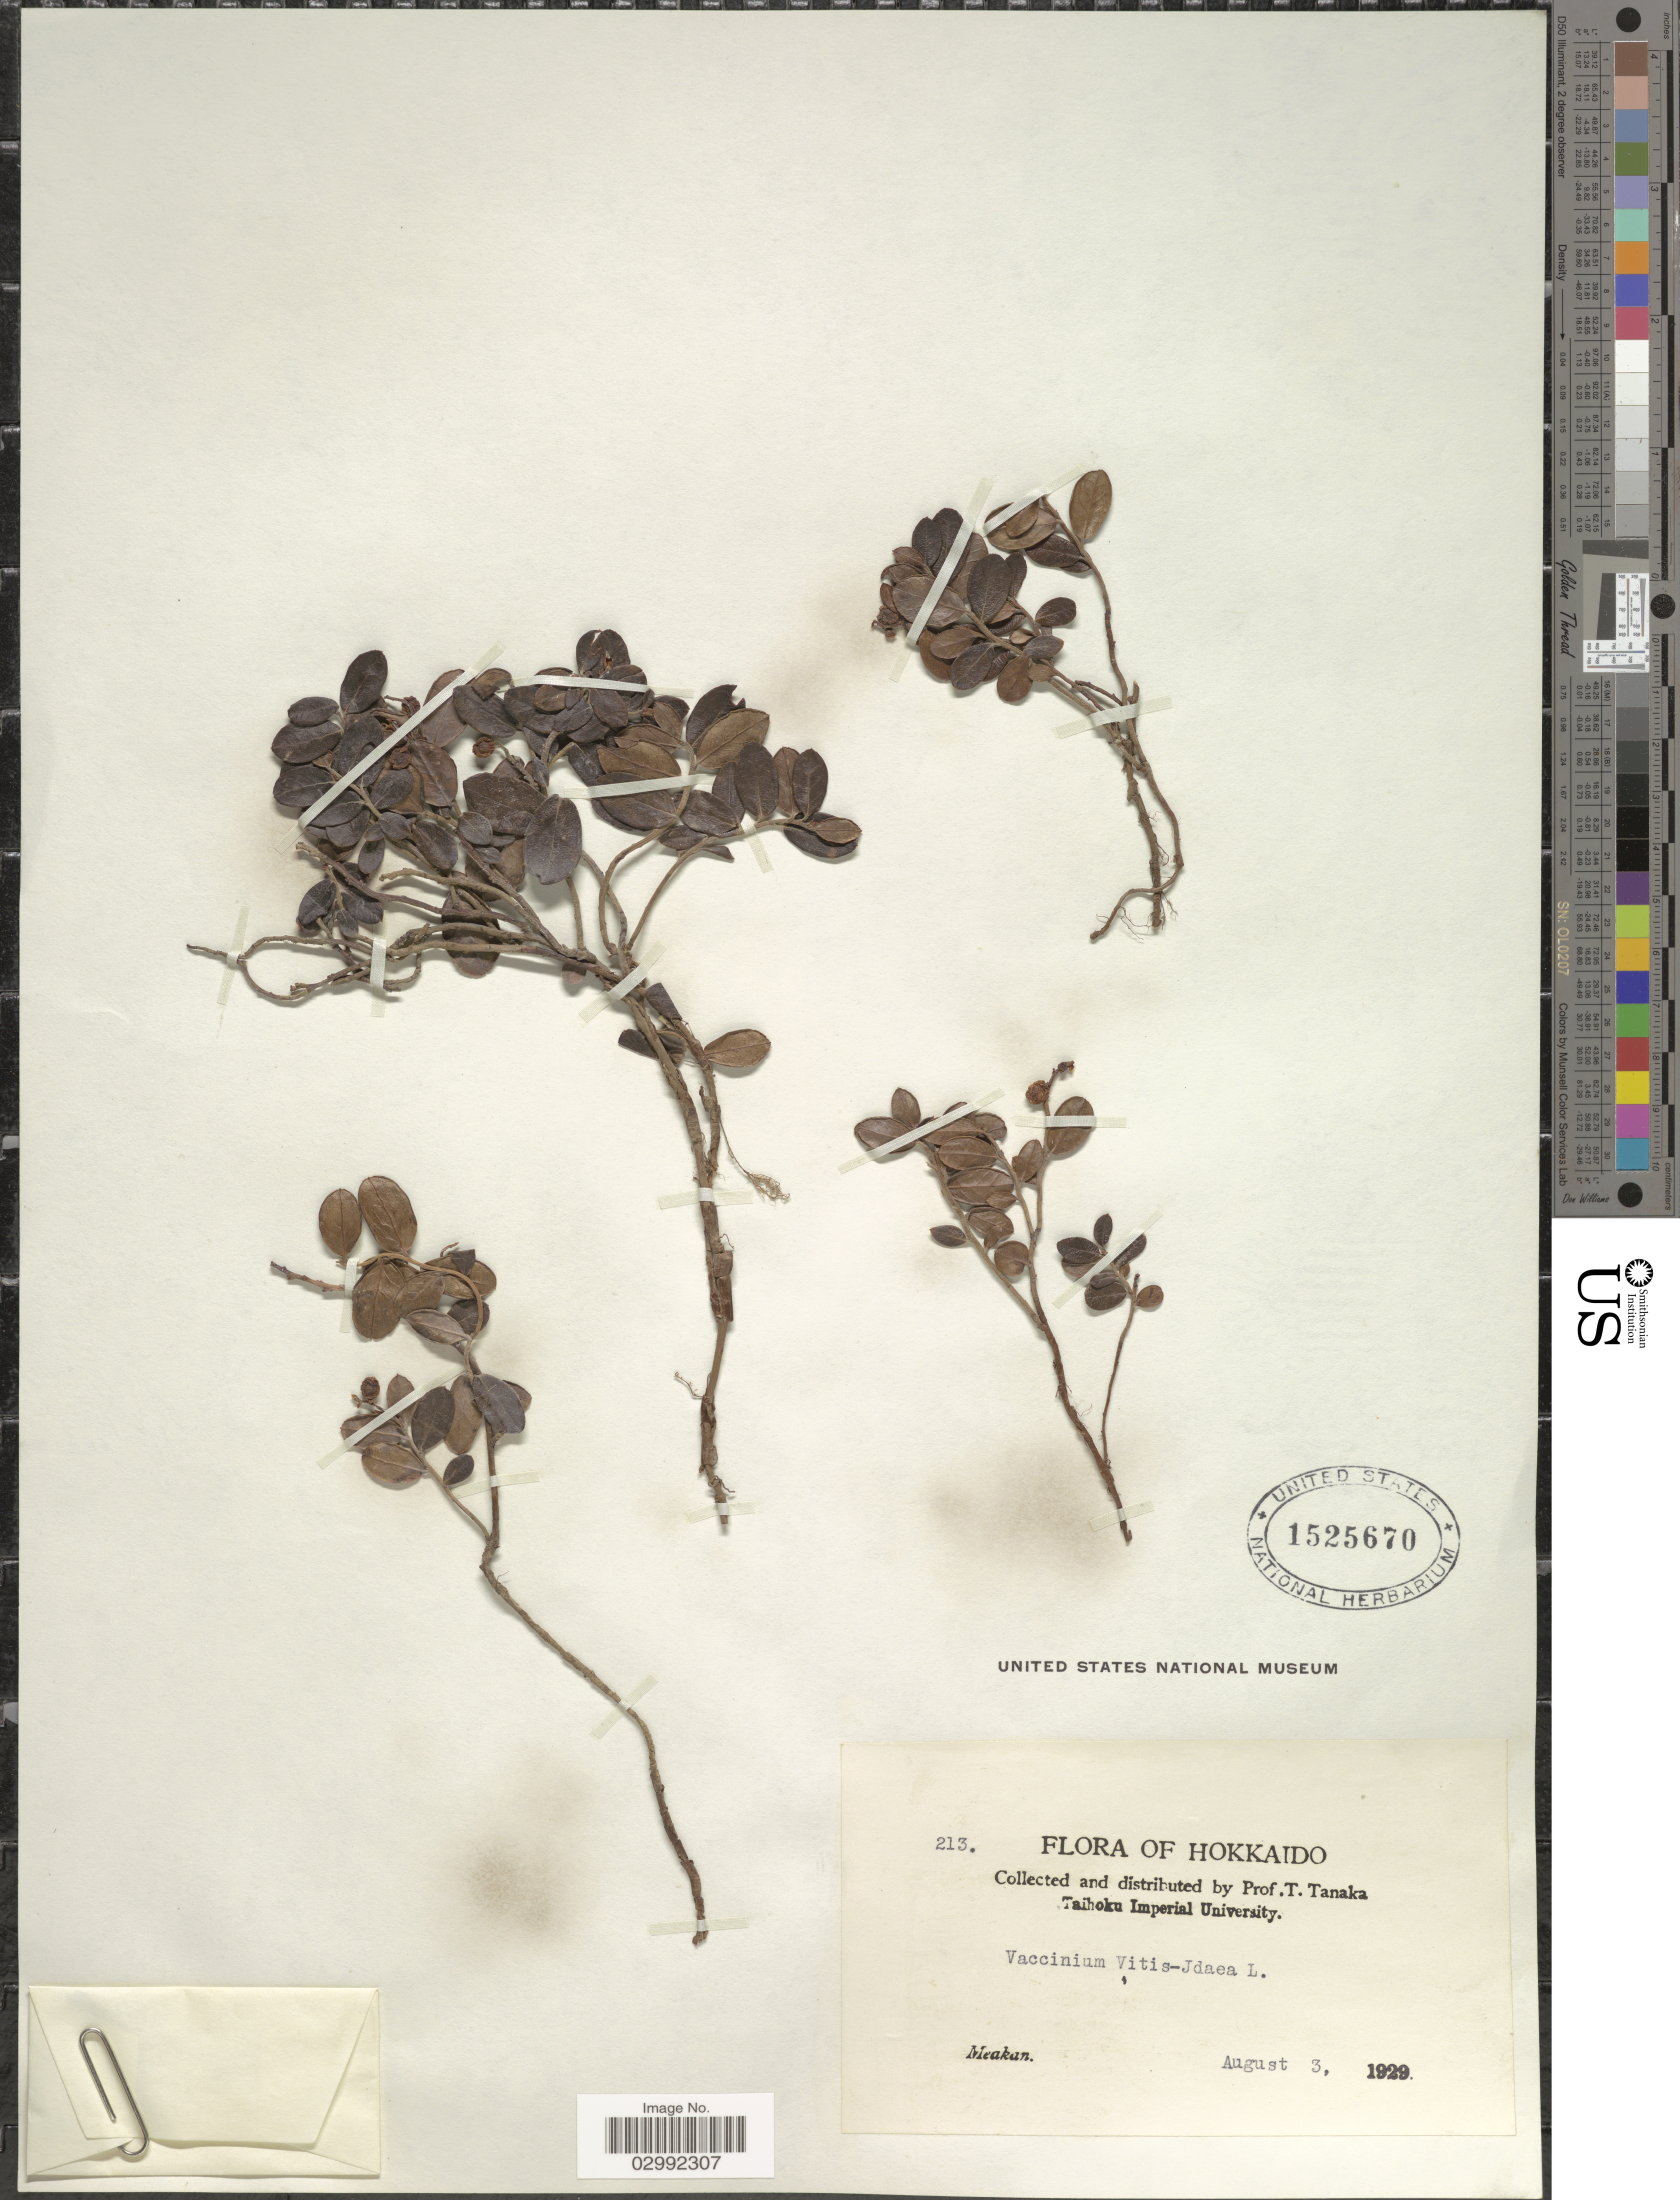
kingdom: Plantae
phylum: Tracheophyta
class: Magnoliopsida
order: Ericales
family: Ericaceae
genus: Vaccinium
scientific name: Vaccinium vitis-idaea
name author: L.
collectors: T. Tanaka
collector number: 213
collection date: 1929-08-03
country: Japan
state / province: Hokkaidō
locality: Meakan.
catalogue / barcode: US 1525670